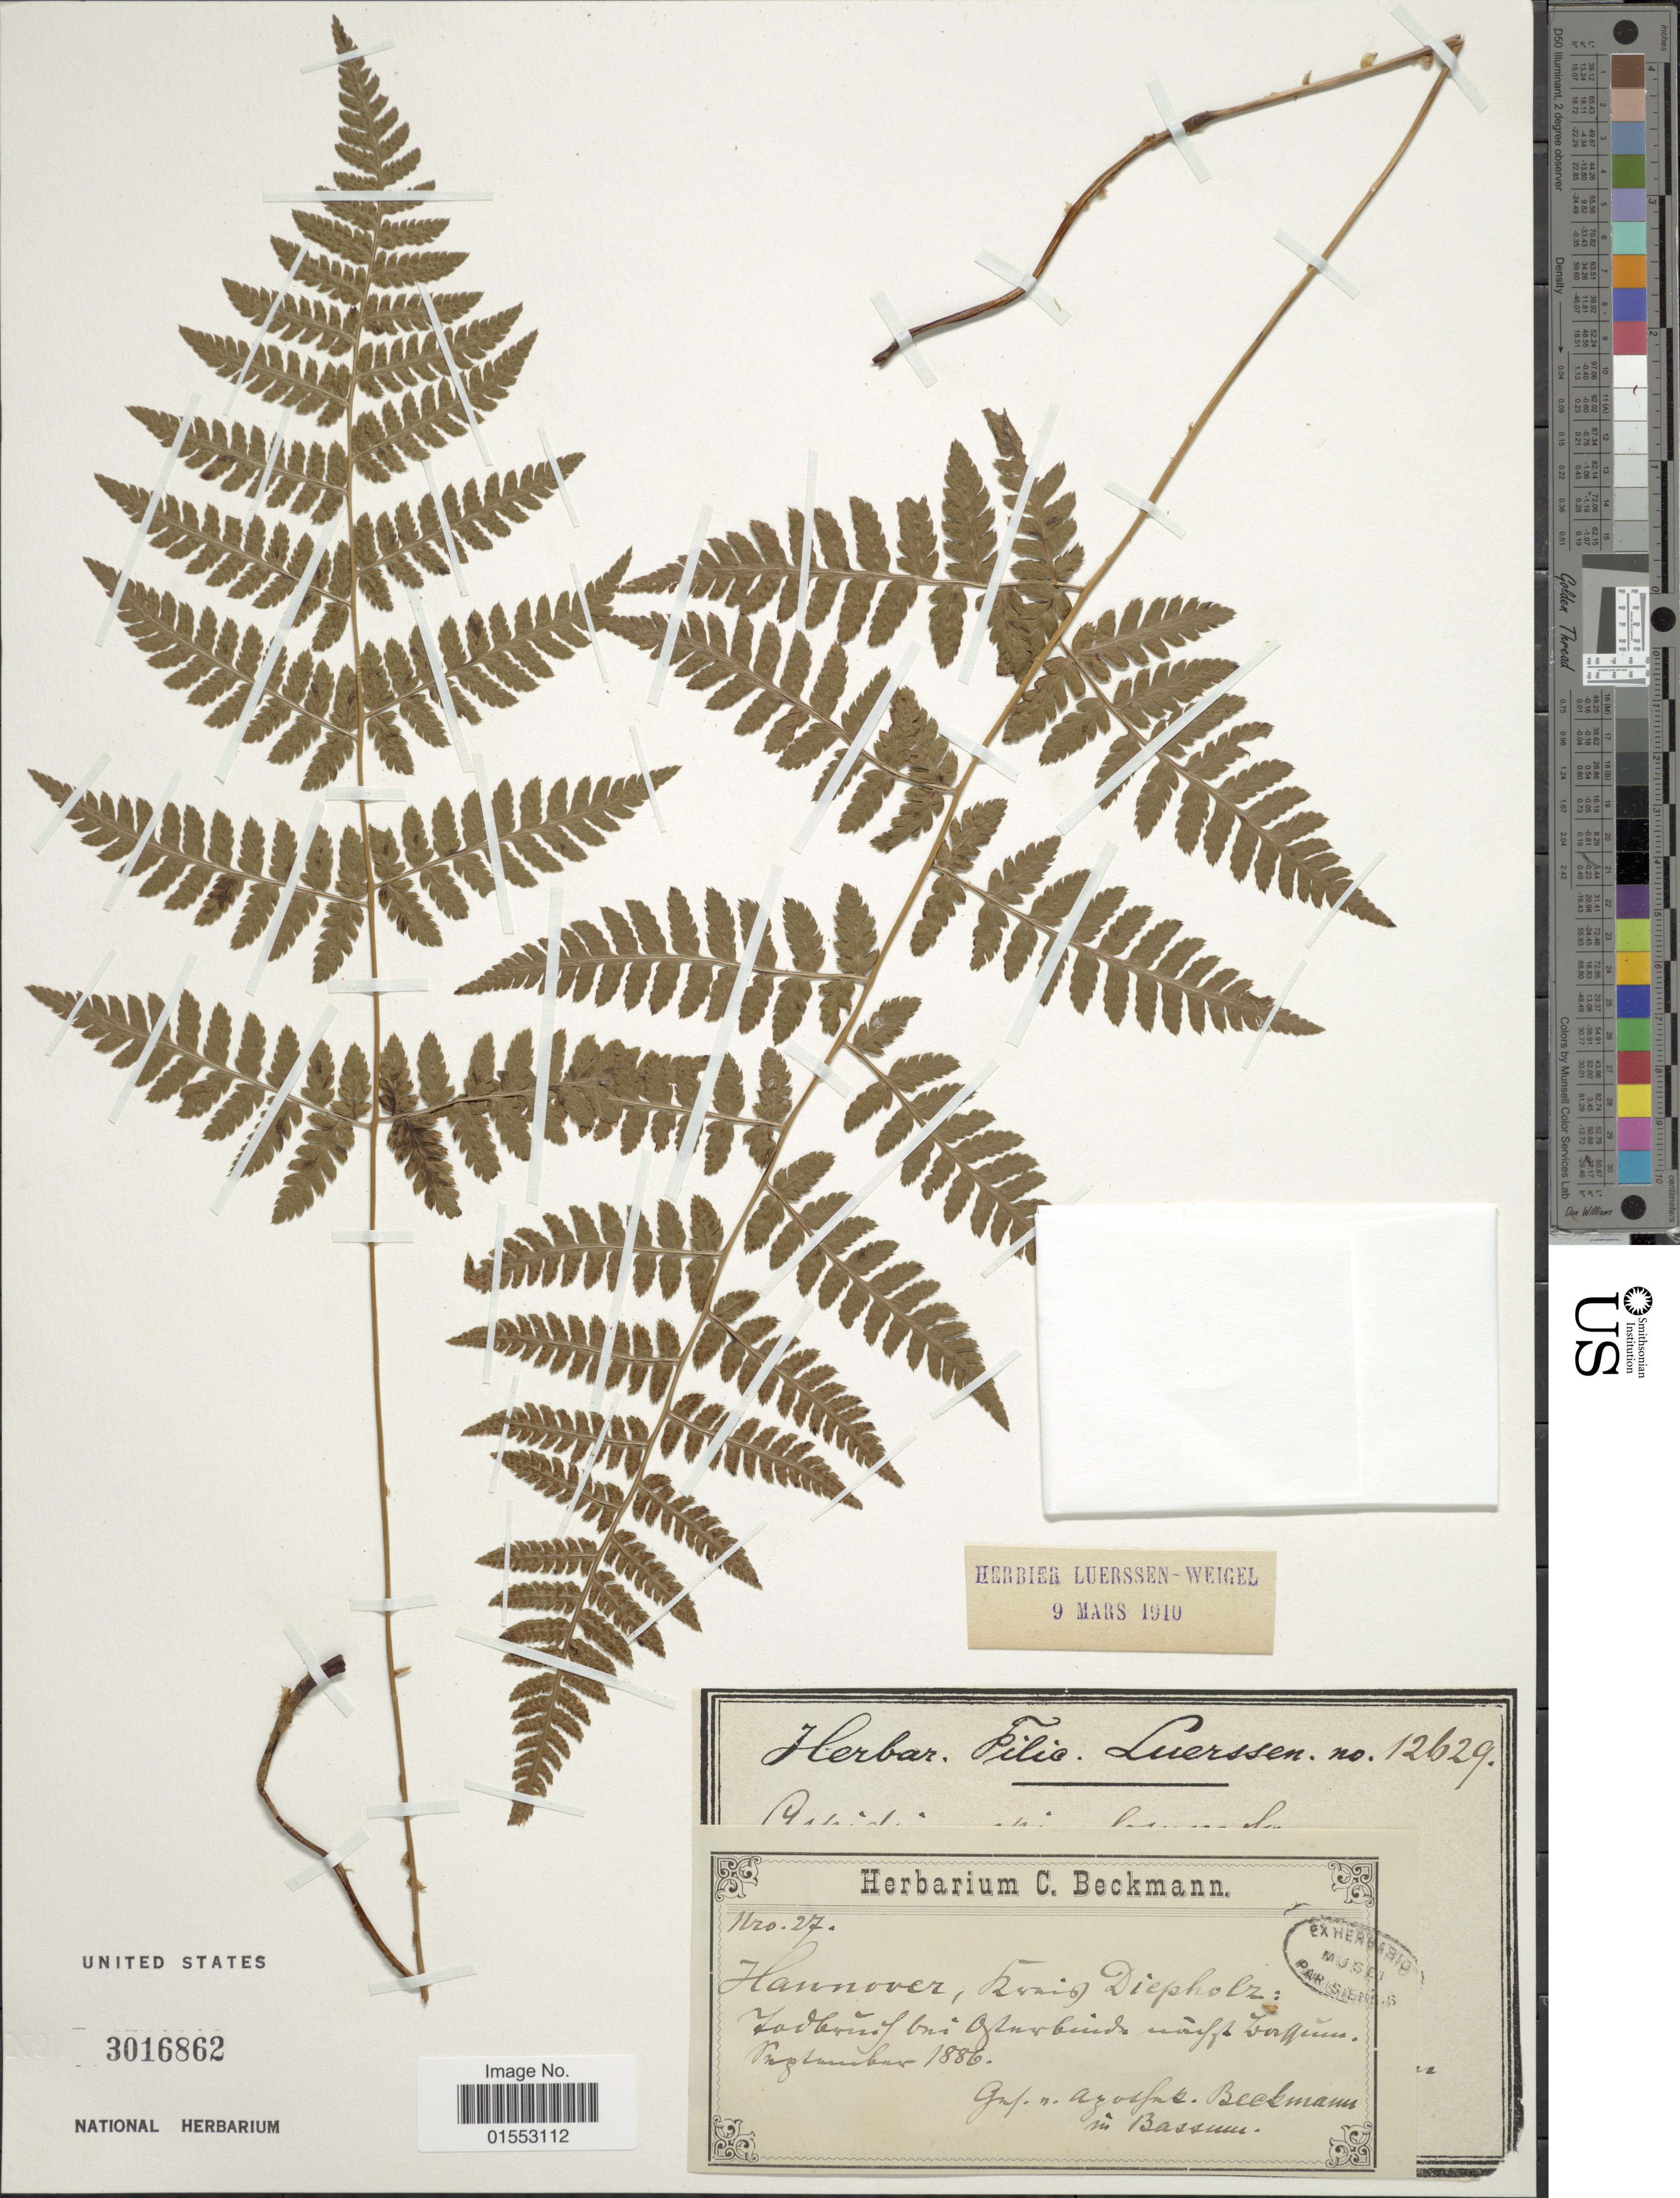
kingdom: Plantae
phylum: Tracheophyta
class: Polypodiopsida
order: Polypodiales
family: Dryopteridaceae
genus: Dryopteris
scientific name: Dryopteris carthusiana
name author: (Villars) H.P. Fuchs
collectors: ex herb. C. Beckmann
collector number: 27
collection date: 1886-09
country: Germany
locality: Hannover, kewig Diepholz. Zaldbuiferen azfur nuft baflum [interpreted]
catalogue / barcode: US 3016862